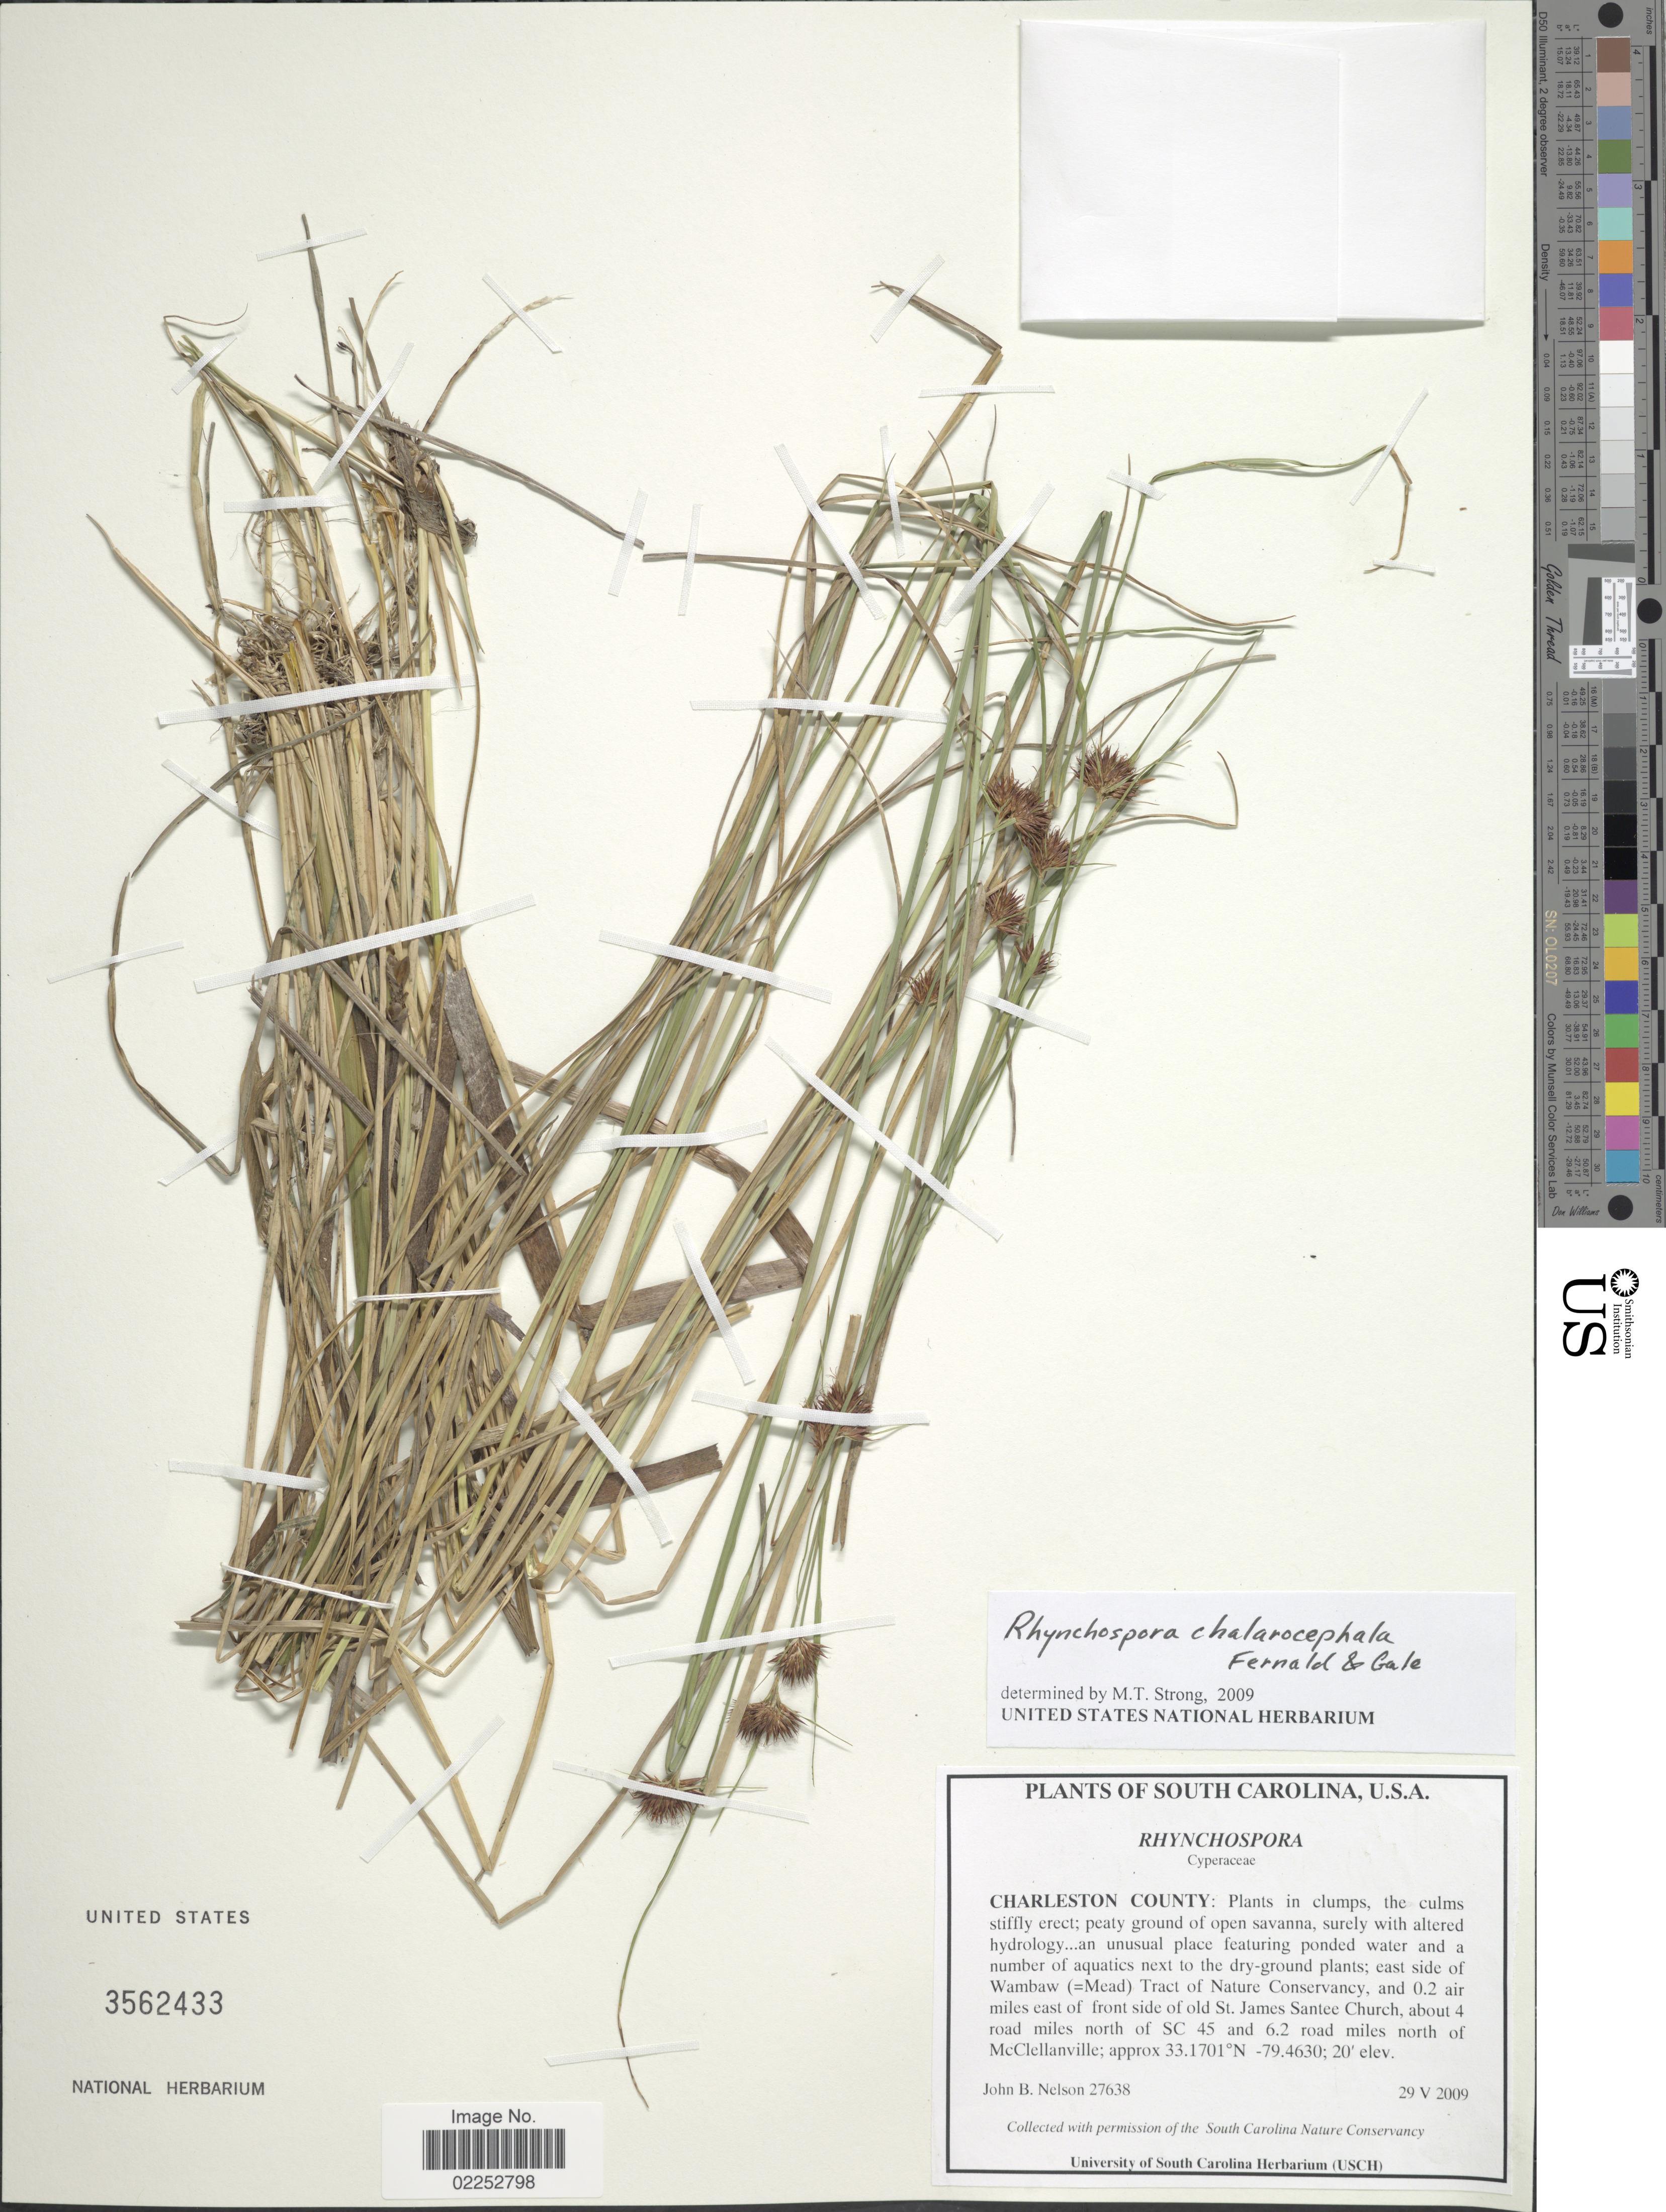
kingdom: Plantae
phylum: Tracheophyta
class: Liliopsida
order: Poales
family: Cyperaceae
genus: Rhynchospora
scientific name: Rhynchospora chalarocephala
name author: Fernald & Gale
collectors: J. B. Nelson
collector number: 27638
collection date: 2000-05-29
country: United States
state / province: South Carolina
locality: Charleston County: east side of Wambaw (=Mead) Tract of Nature Conservancy, and 0.2 air miles east of front side of old St. James Santee Church, about 4 road miles north of SC 45 and 6.2 miles north of McClellanville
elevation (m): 6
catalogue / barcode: US 3562433